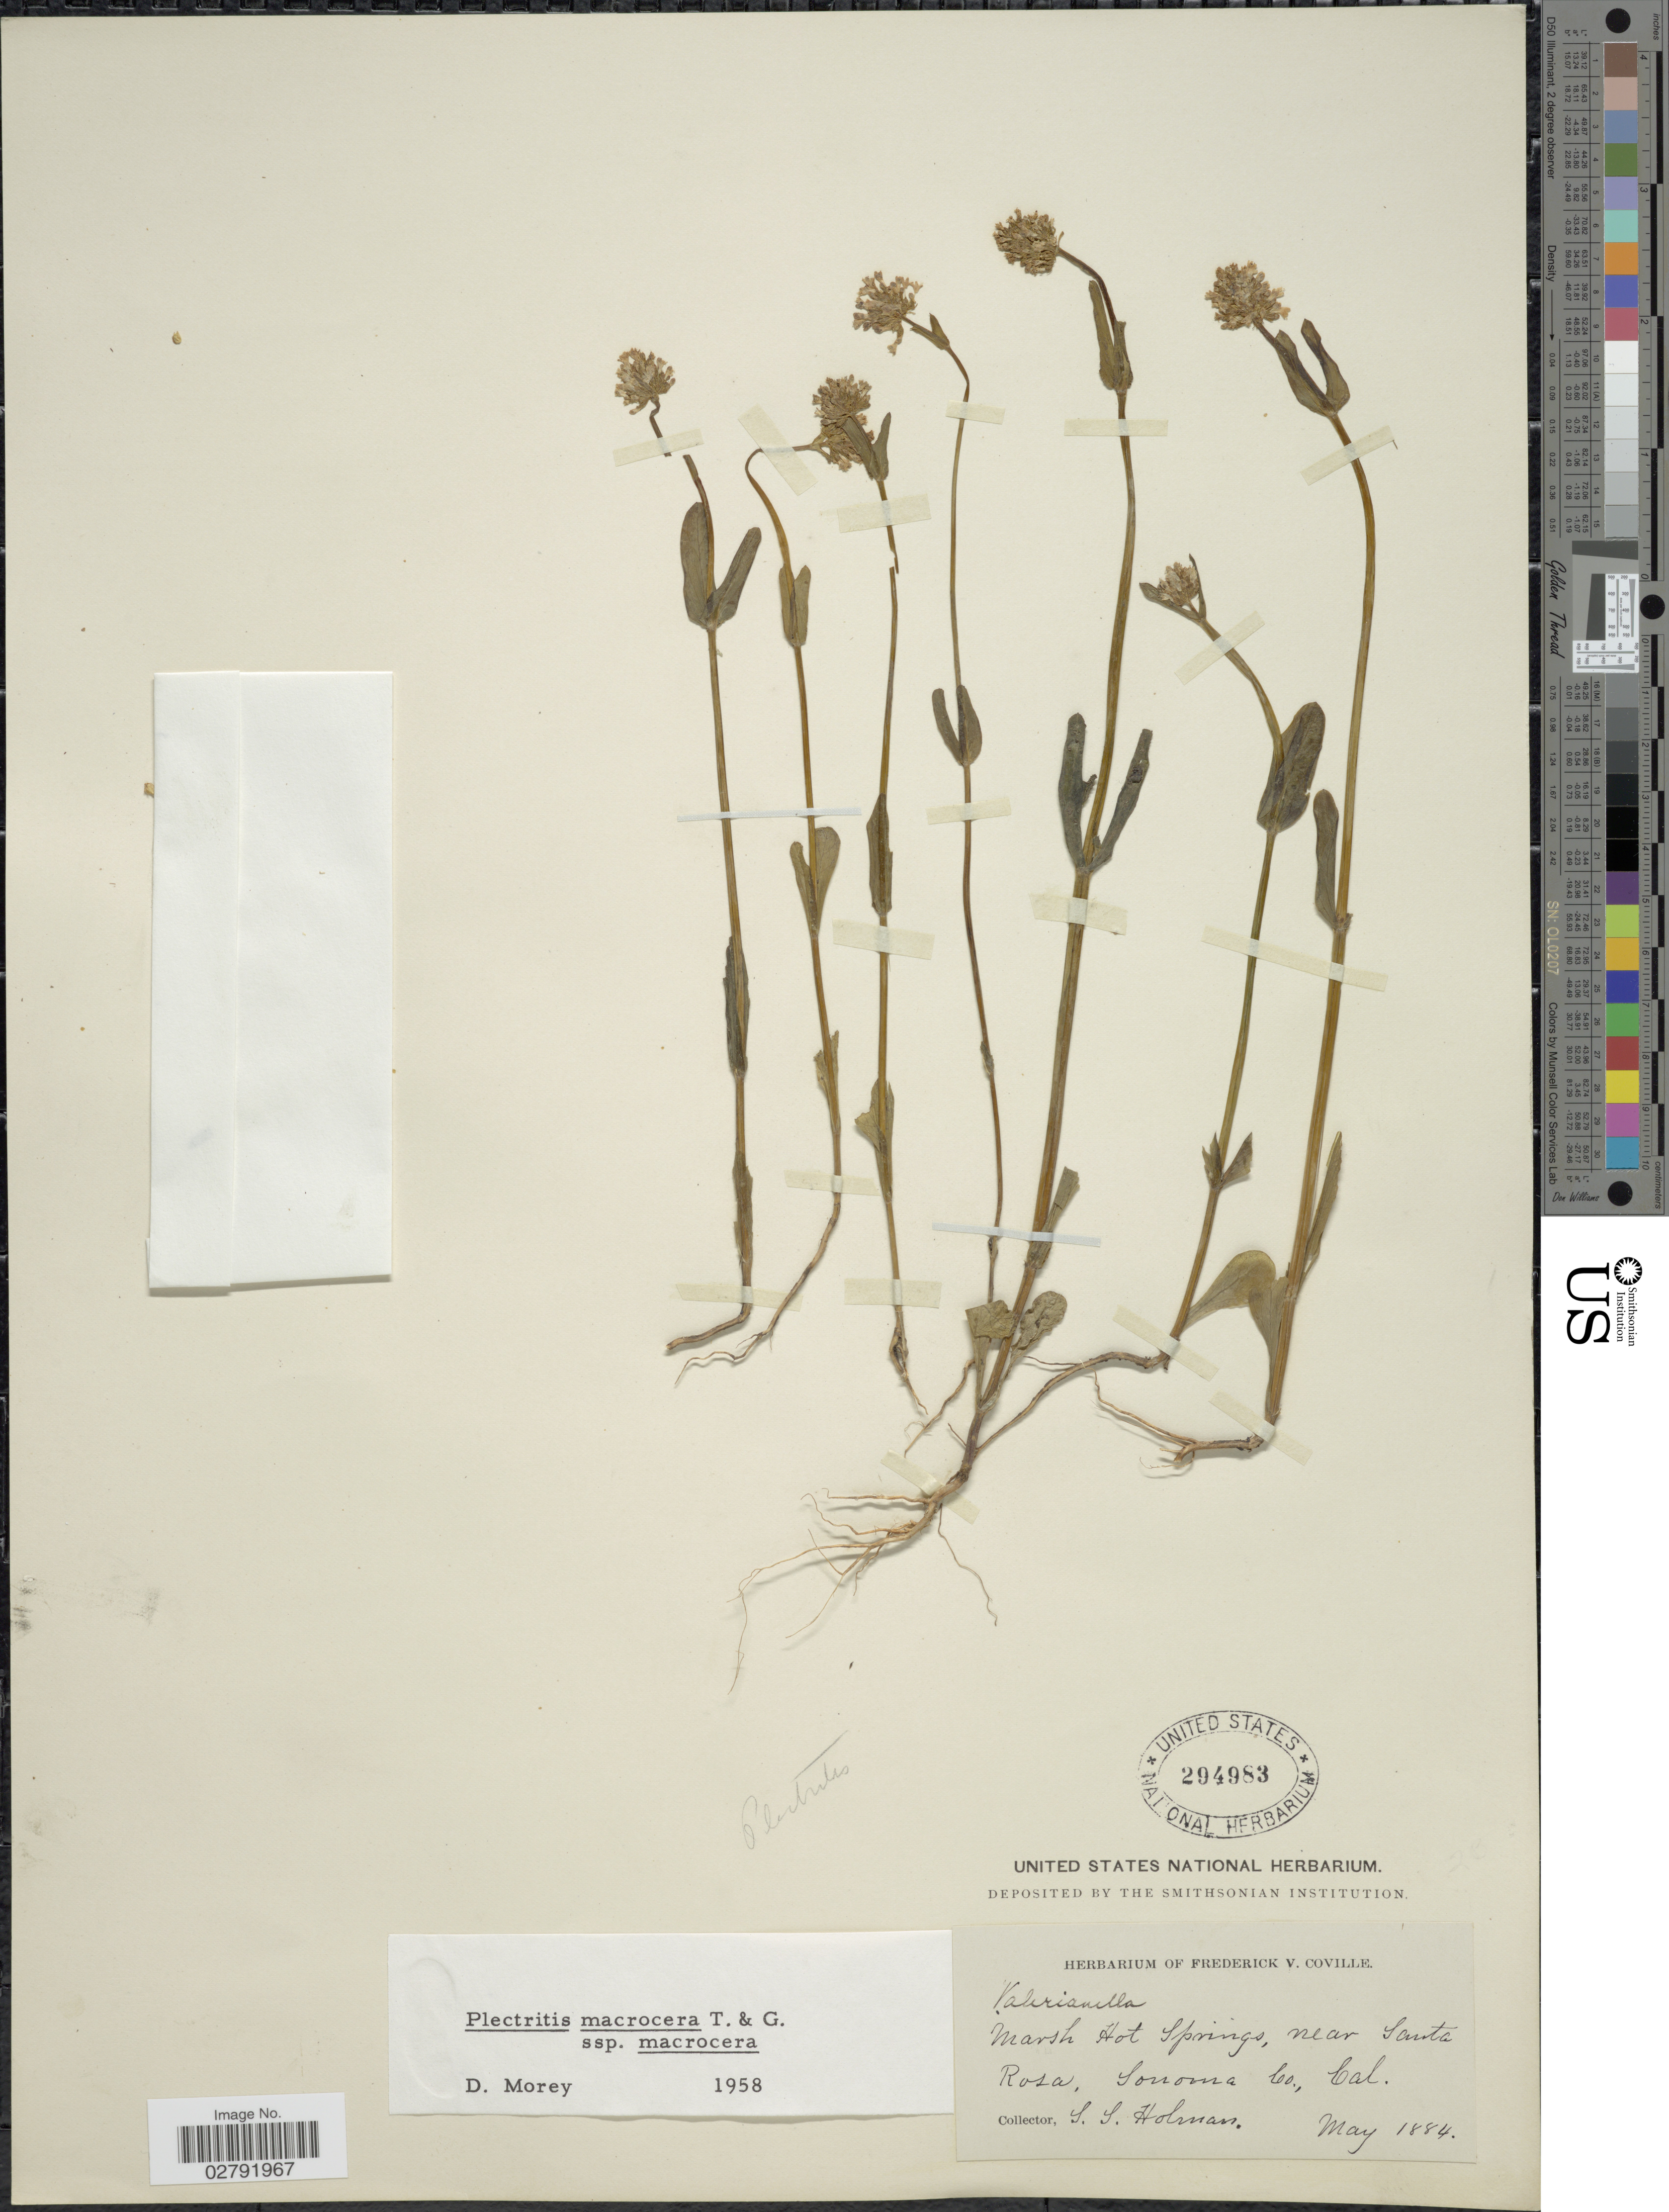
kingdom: Plantae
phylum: Tracheophyta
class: Magnoliopsida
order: Dipsacales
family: Caprifoliaceae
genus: Plectritis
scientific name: Plectritis macrocera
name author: Torr. & A. Gray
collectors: S. Holman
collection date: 1884-05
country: United States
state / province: California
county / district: Sonoma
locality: Marsh Hot Springs, near Santa Rosa, Sonoma Co.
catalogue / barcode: US 294983